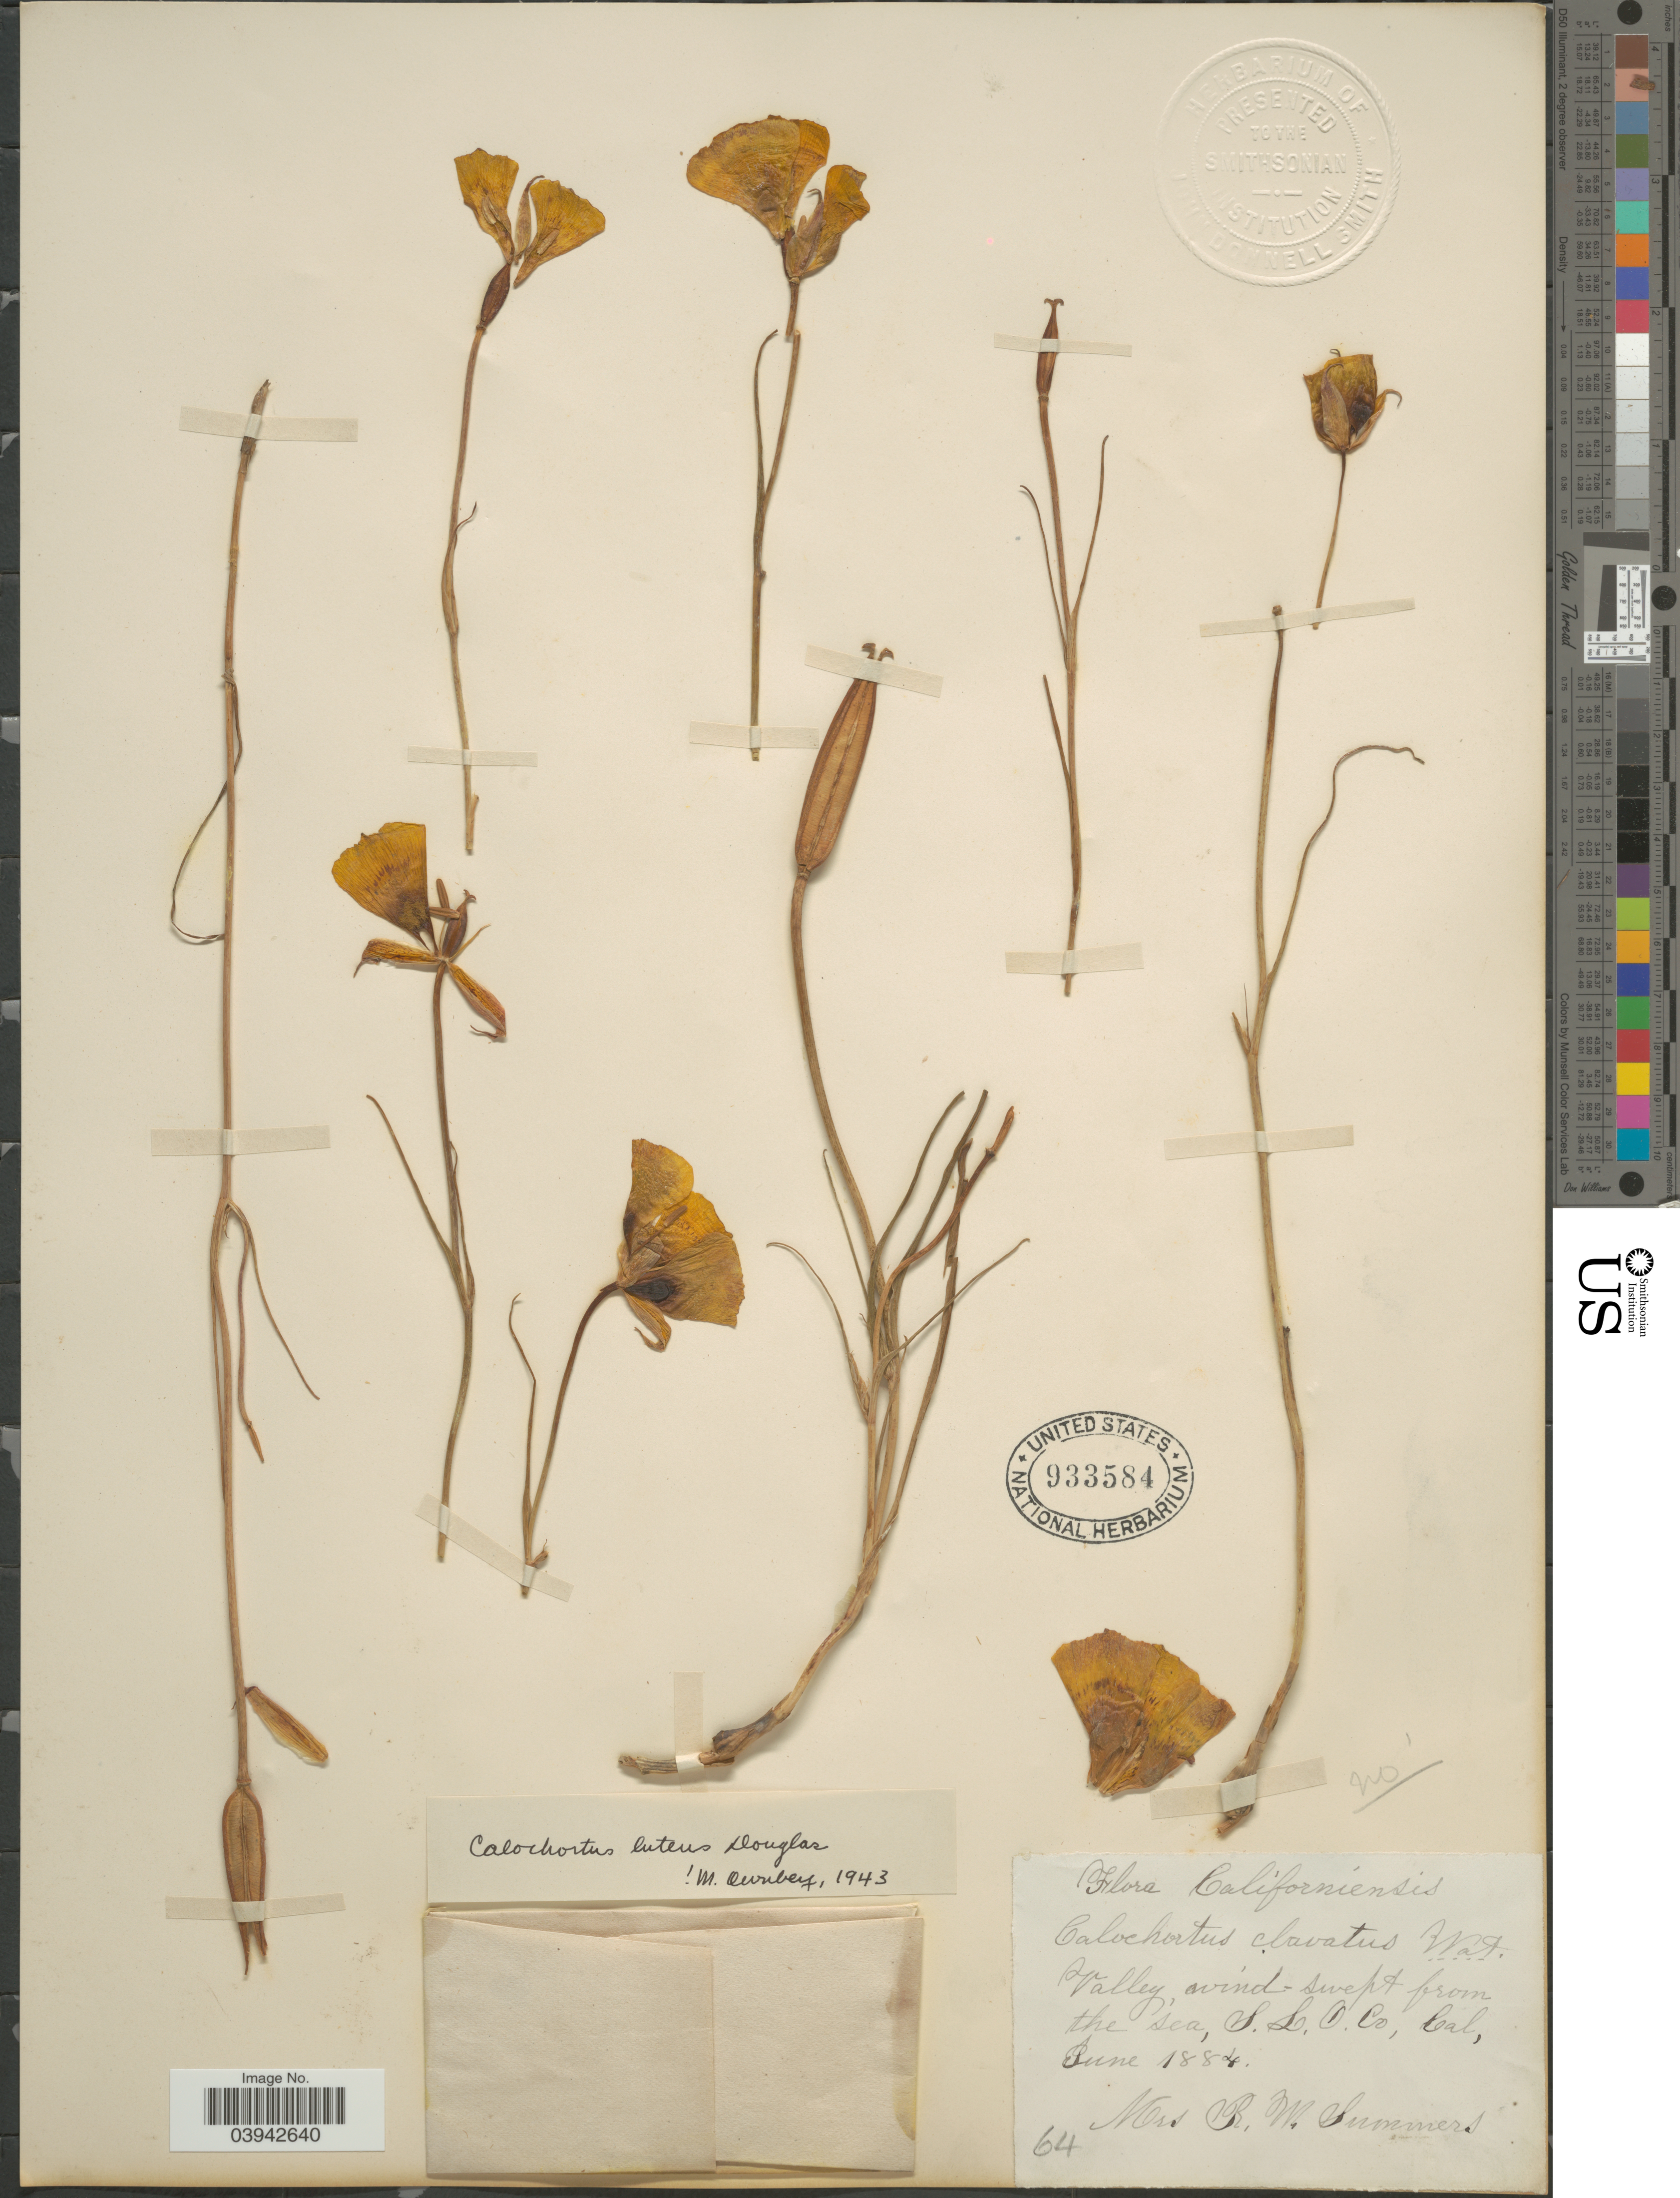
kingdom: Plantae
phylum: Tracheophyta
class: Liliopsida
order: Liliales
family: Liliaceae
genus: Calochortus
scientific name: Calochortus luteus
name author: Douglas ex Lindl.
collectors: R. Summers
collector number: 64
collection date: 1884-06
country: United States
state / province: California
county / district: San Luis Obispo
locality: Valley wind-swept from the sea, S.L.O. Co.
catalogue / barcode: US 933584